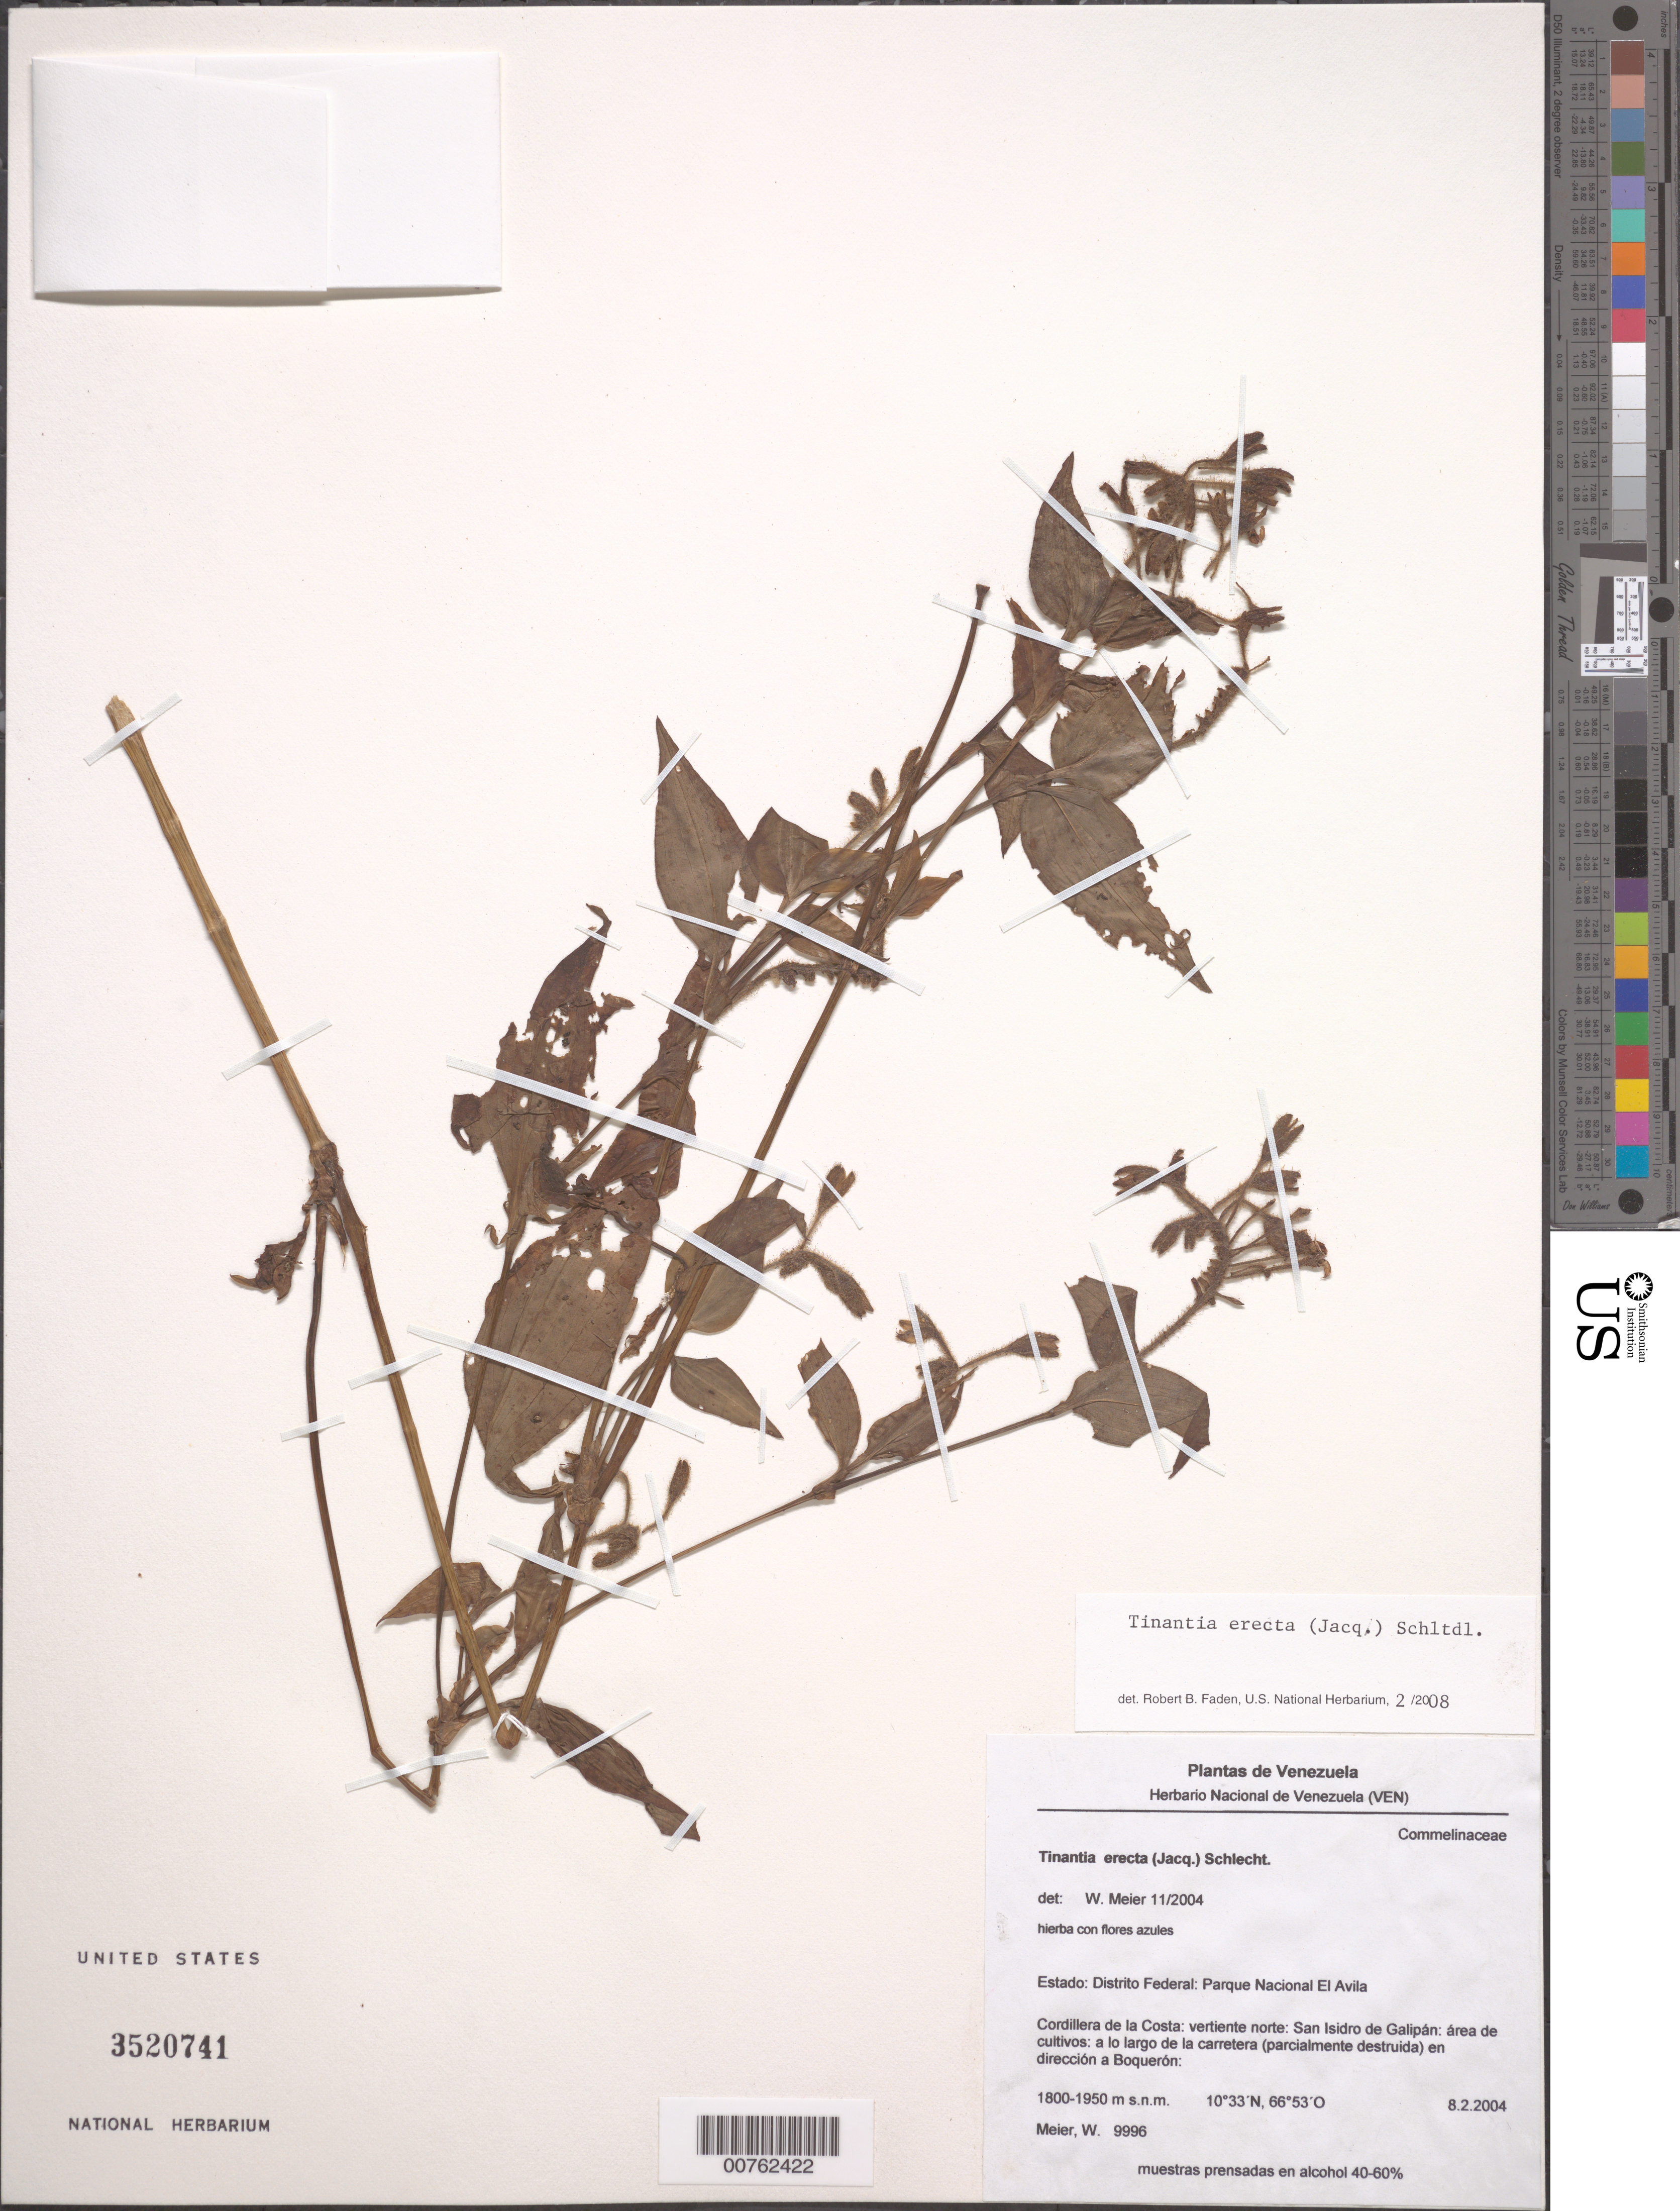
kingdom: Plantae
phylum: Tracheophyta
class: Liliopsida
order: Commelinales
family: Commelinaceae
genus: Tinantia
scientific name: Tinantia erecta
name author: (Jacq.) Fenzl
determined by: Faden, Robert B., (US), Smithsonian Institution - National Museum of Natural History (UNITED STATES)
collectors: W. Meier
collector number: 9996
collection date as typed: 08 Feb 2004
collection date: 2004-02-08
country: Venezuela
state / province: Miranda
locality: Parque Nacional El Avila. Cordillera de la Costa: vertiente norte: San Isidro de Galipan: area de cultivos: a lo largo de la carretera (parcialmente destruida) en direccion a Boqueron.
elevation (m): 1800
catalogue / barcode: US 3520741